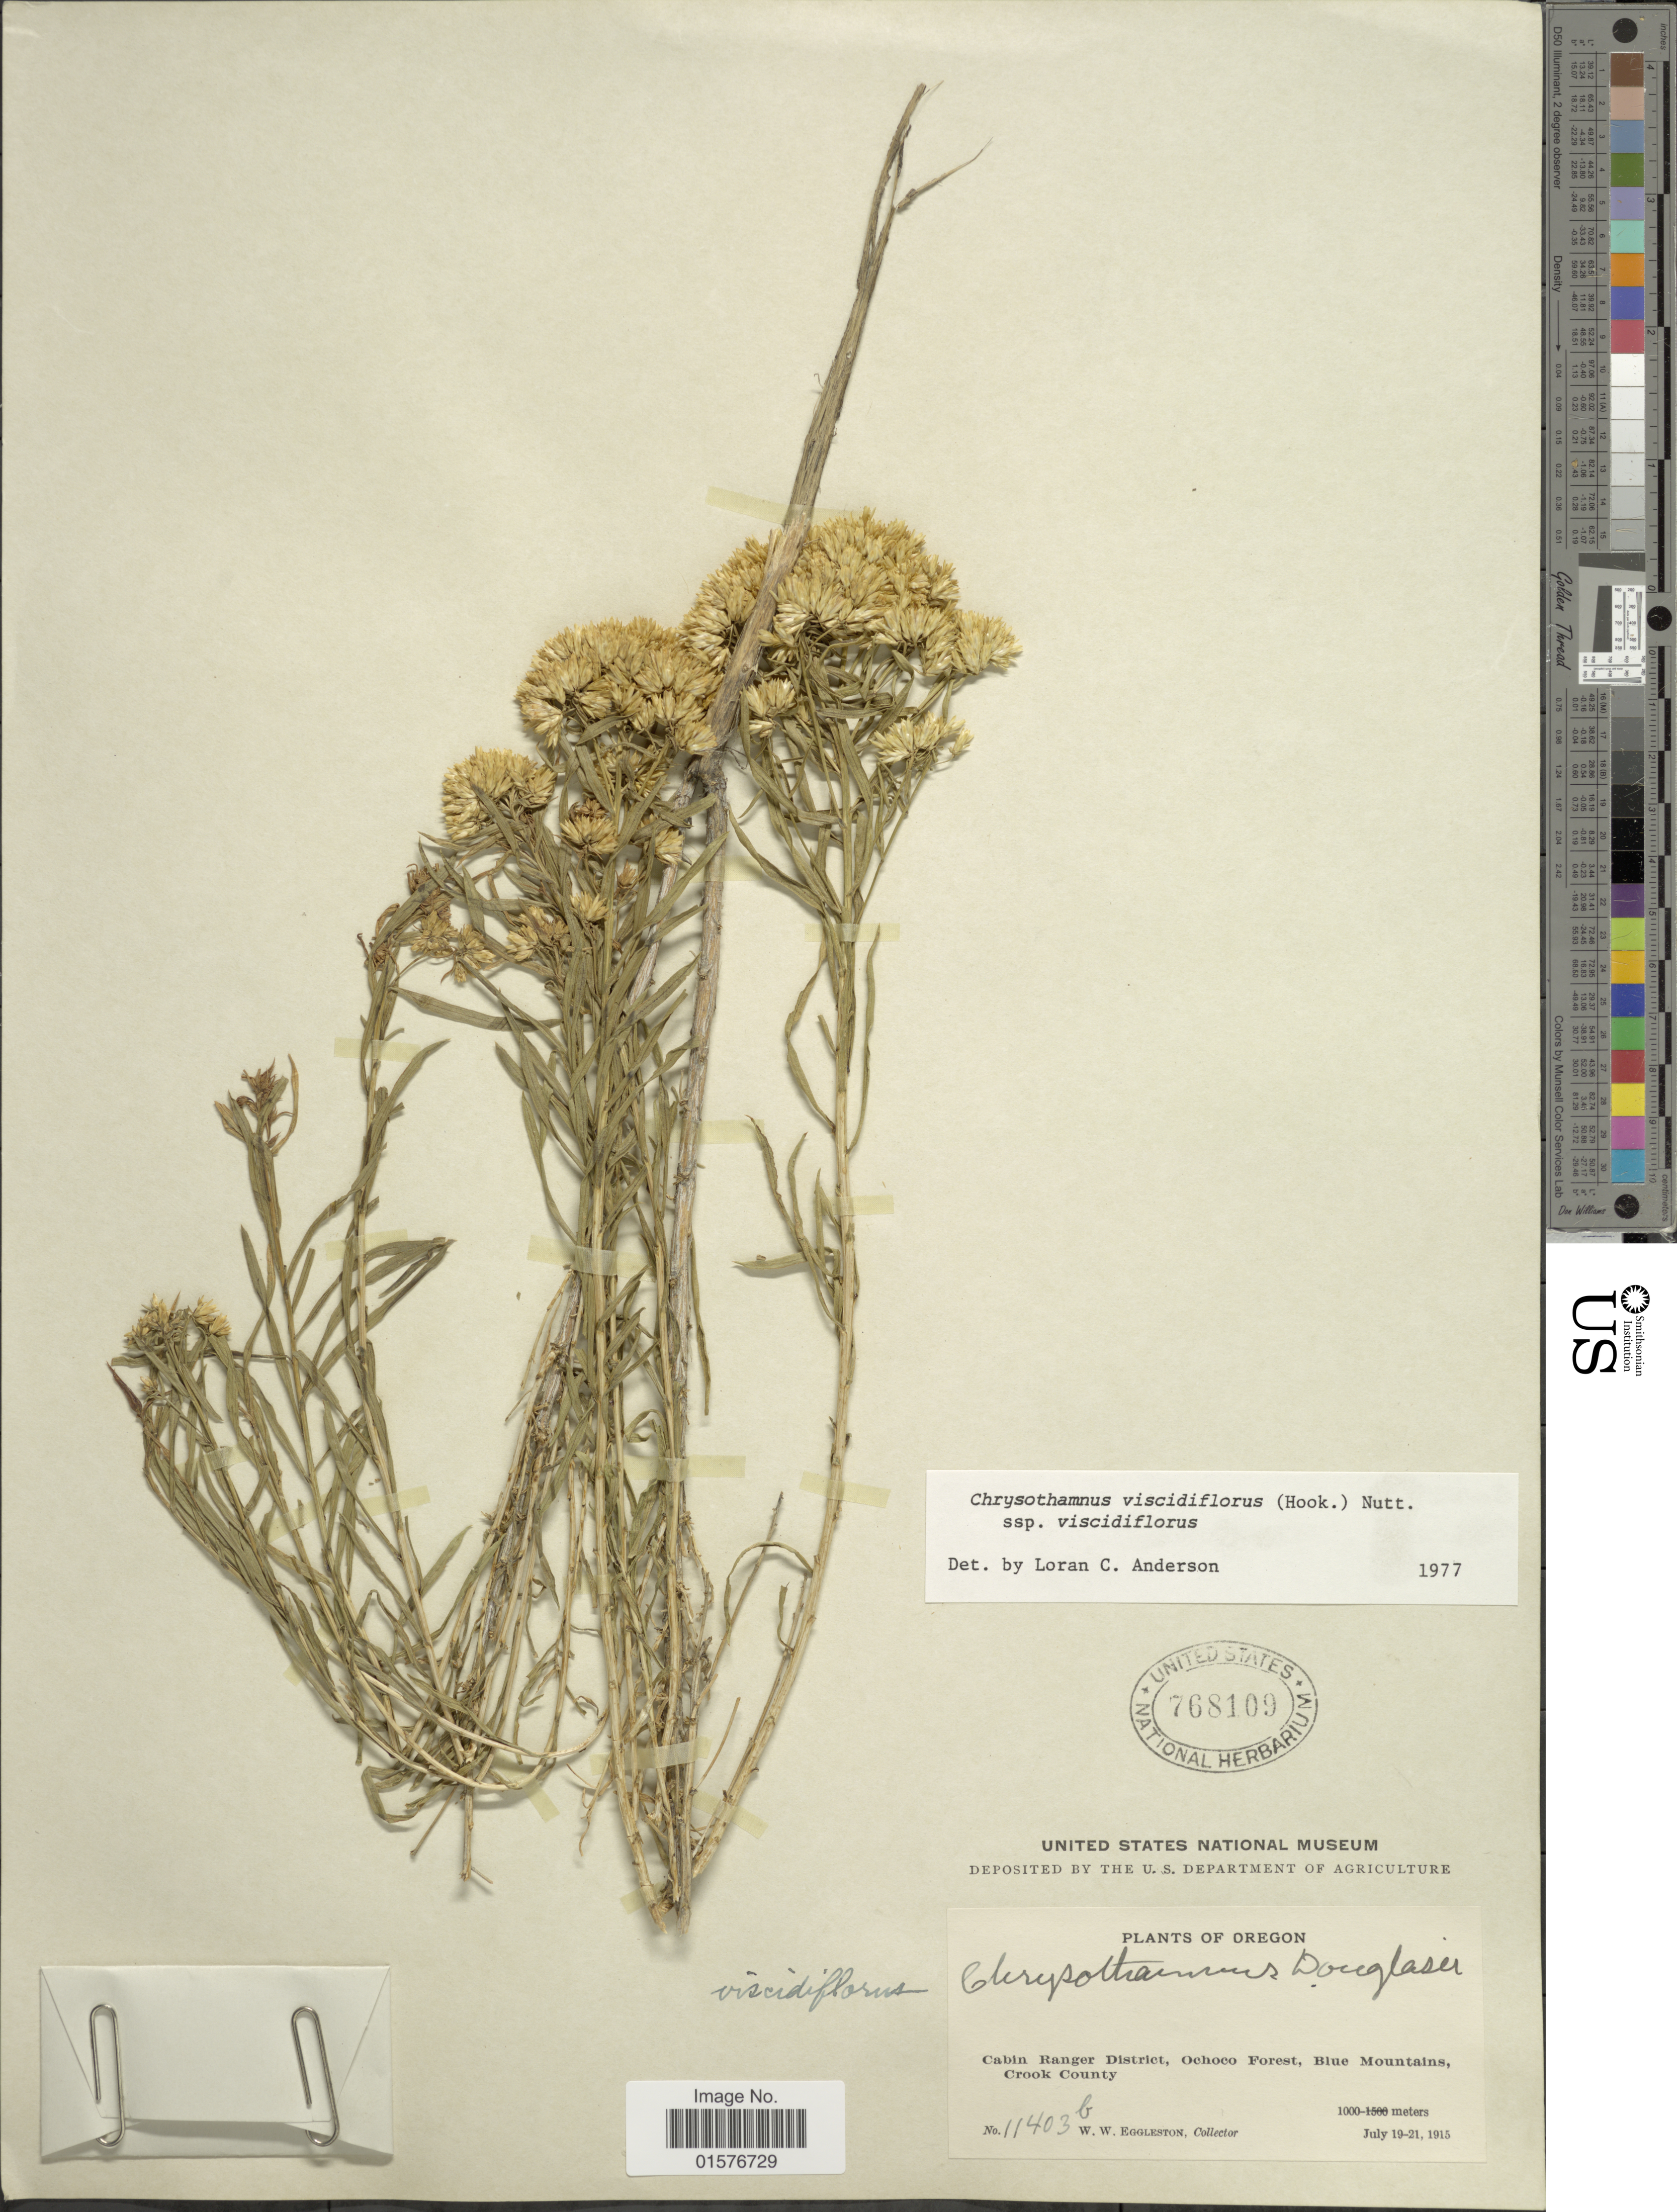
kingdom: Plantae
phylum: Tracheophyta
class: Magnoliopsida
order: Asterales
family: Asteraceae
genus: Chrysothamnus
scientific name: Chrysothamnus viscidiflorus subsp. viscidiflorus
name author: (Hook.) Nutt.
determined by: Urbatsch, Lowell E., Curator (LSU), Louisiana State University (UNITED STATES)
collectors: W. Lawrence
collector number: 11403b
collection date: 1915-07-19/1915-07-21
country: United States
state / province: Oregon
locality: Cabin Ranger District, Ochoco Forest, Blue Mountains, Crook County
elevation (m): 1000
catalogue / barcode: US 768109